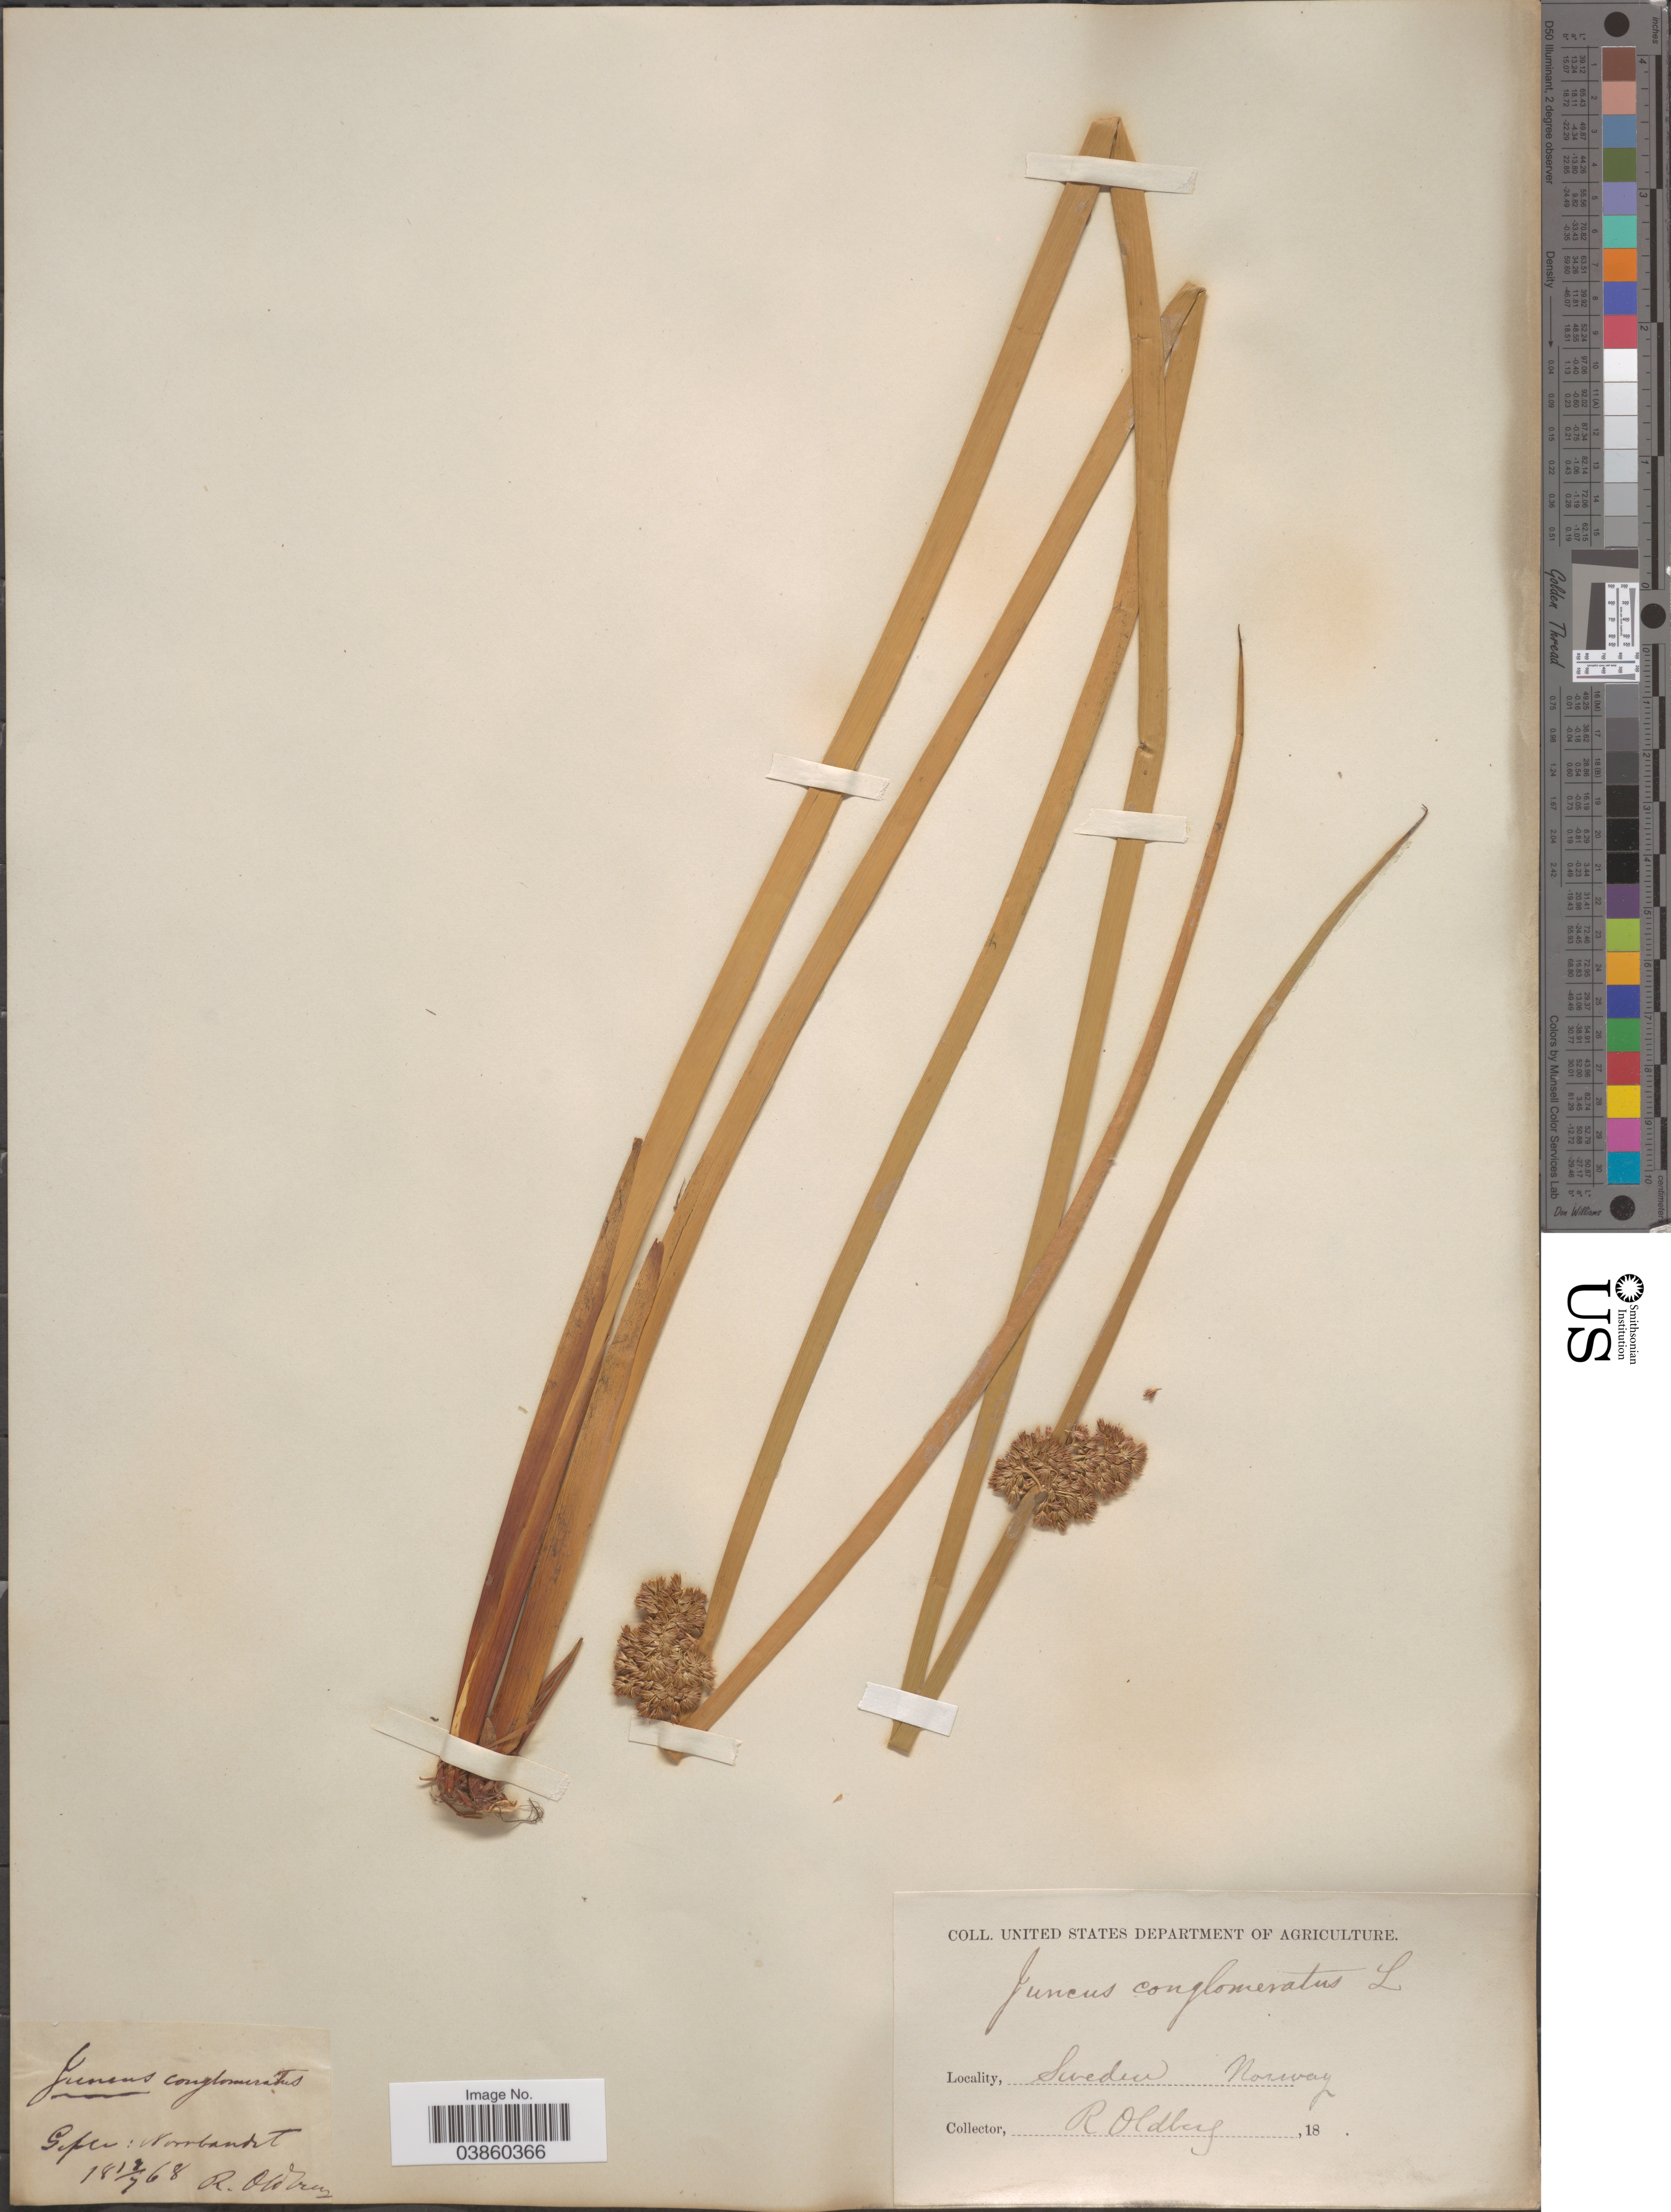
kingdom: Plantae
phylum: Tracheophyta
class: Liliopsida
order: Poales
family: Juncaceae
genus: Juncus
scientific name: Juncus effusus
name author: L.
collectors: R. Oldberg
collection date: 1868-07-17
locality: Sweden. Norway. Gefer: Norrbandt. [interpreted]